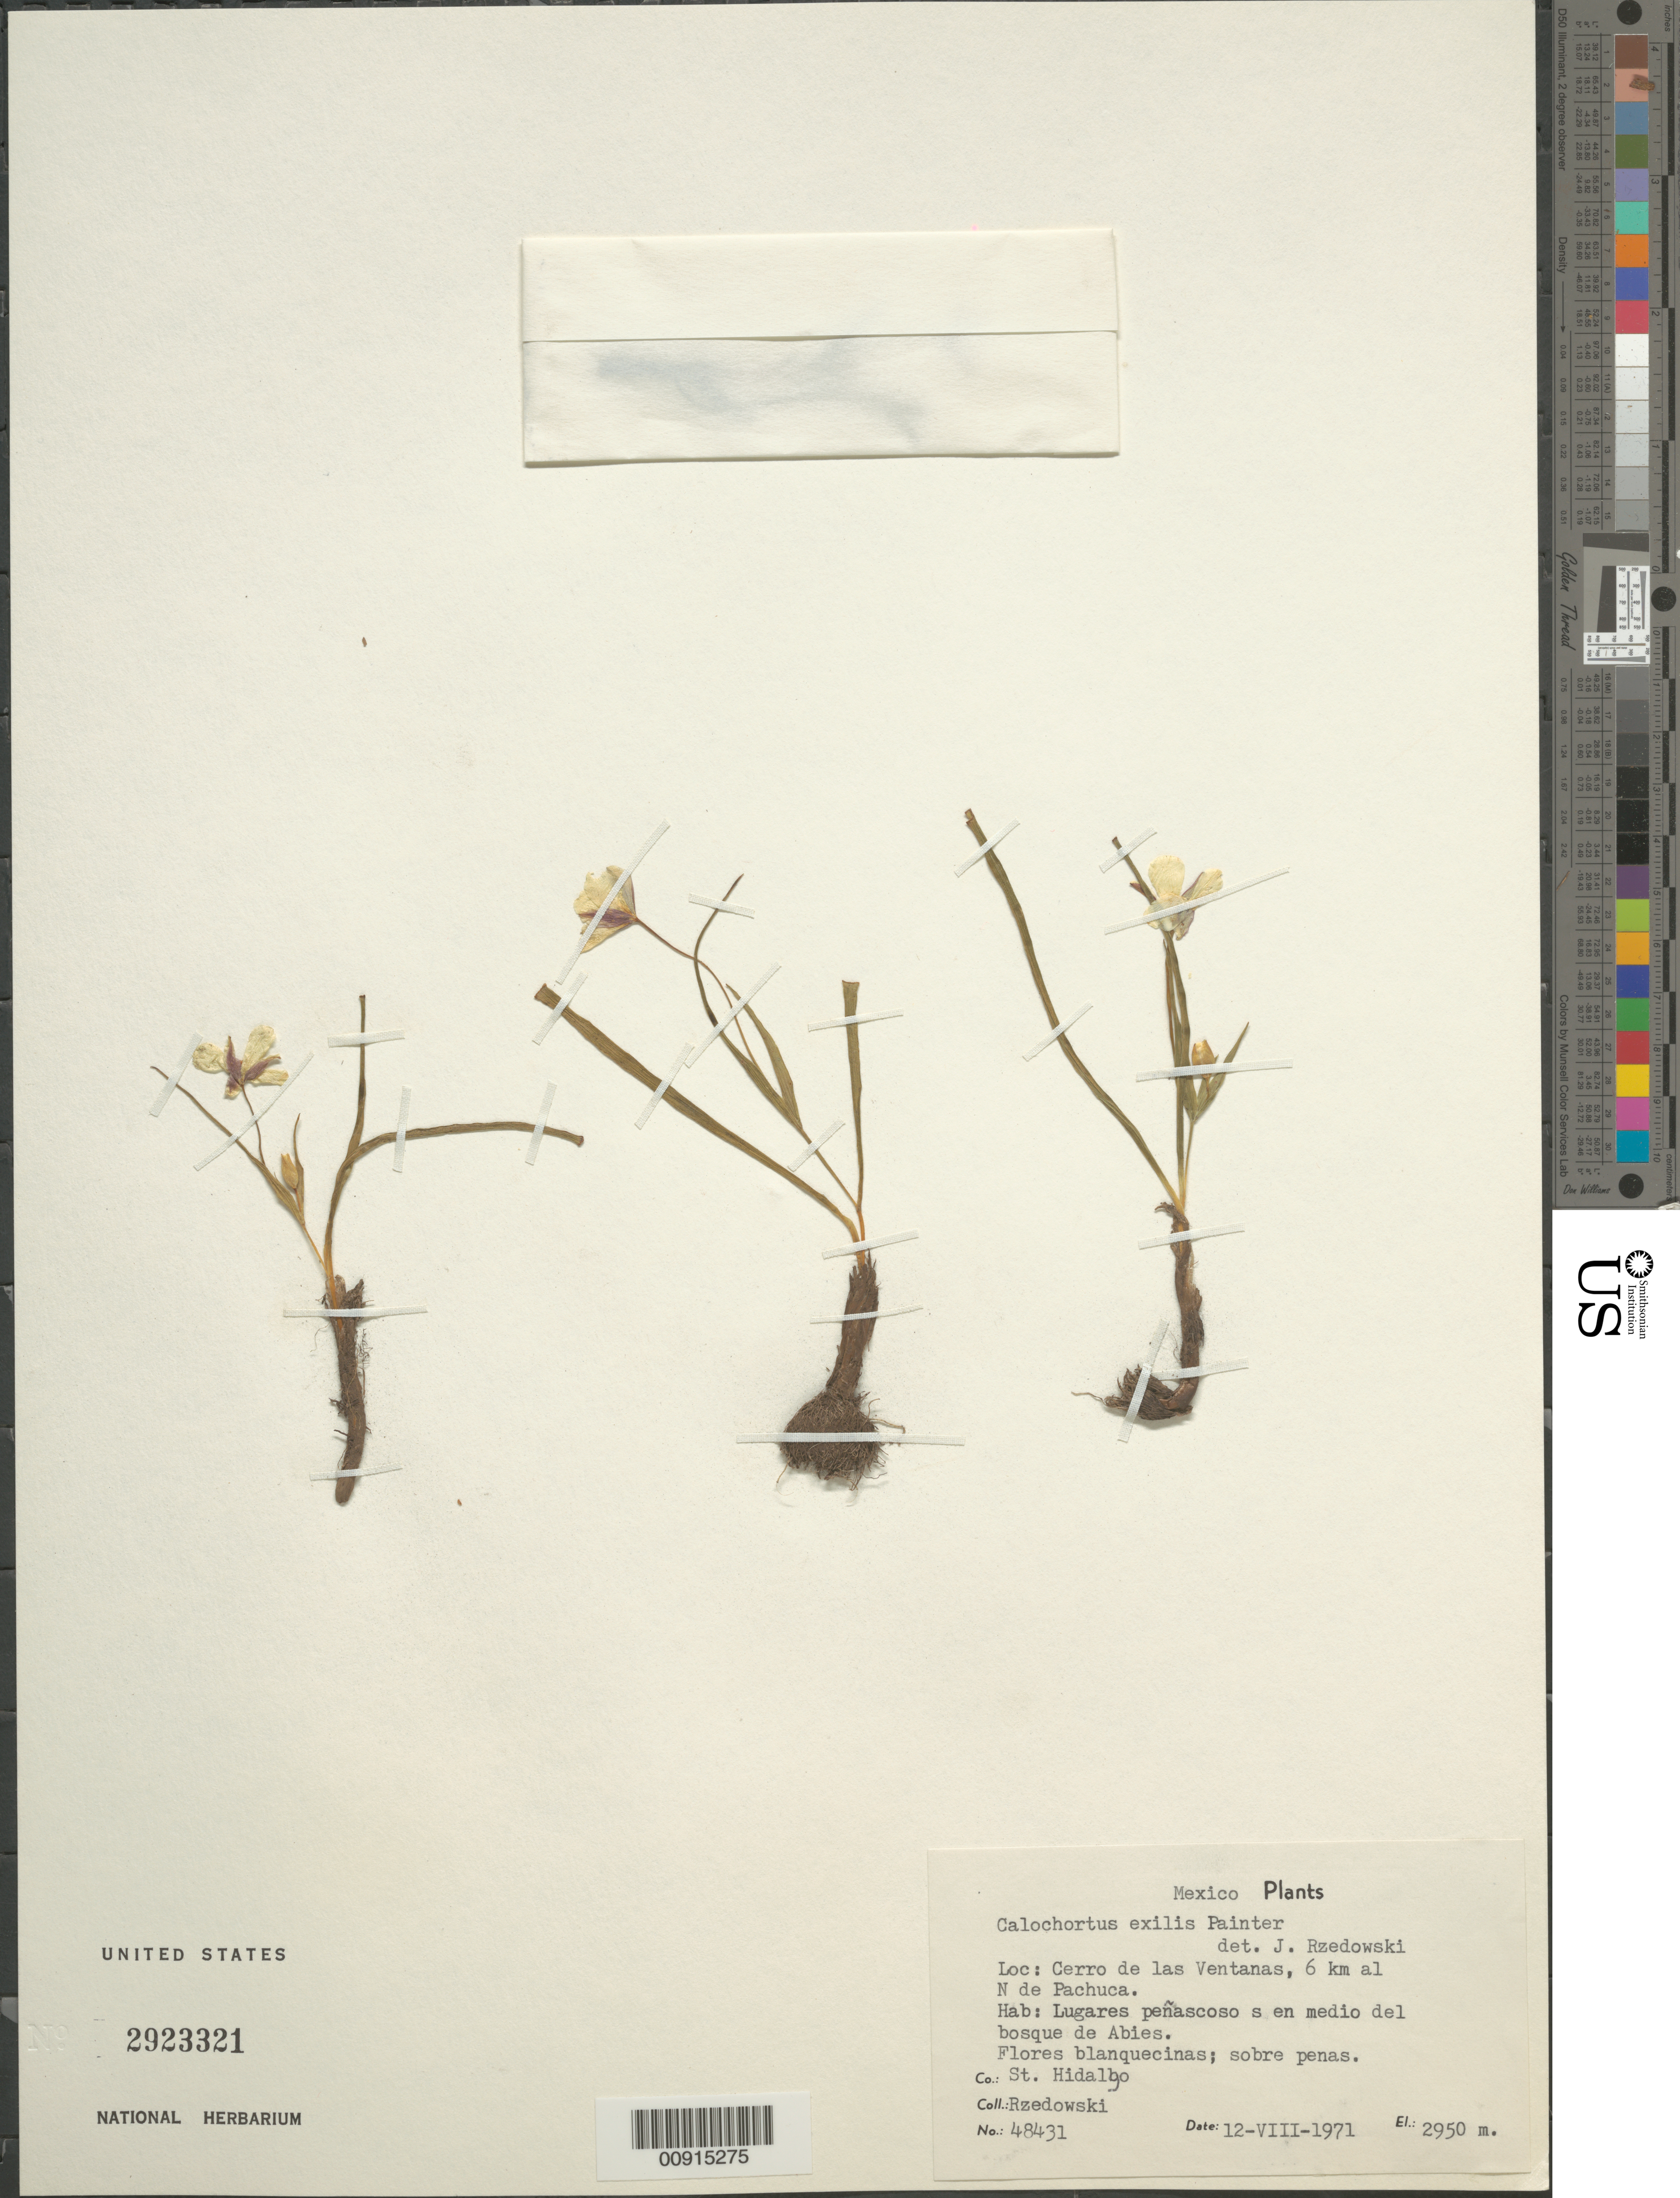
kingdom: Plantae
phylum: Tracheophyta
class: Liliopsida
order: Liliales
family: Liliaceae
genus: Calochortus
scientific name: Calochortus exilis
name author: J.H. Painter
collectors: J. Rzedowski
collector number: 48431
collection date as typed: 12 Aug 1971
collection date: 1971-08-12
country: Mexico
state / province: Hidalgo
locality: Cerro de las Ventanas, 6 km al N de Pachuca, Estado de Hidalgo.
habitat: Sobre peñas. Lugares peñascosos en medio del bosque de Abies.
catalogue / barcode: US 2923321